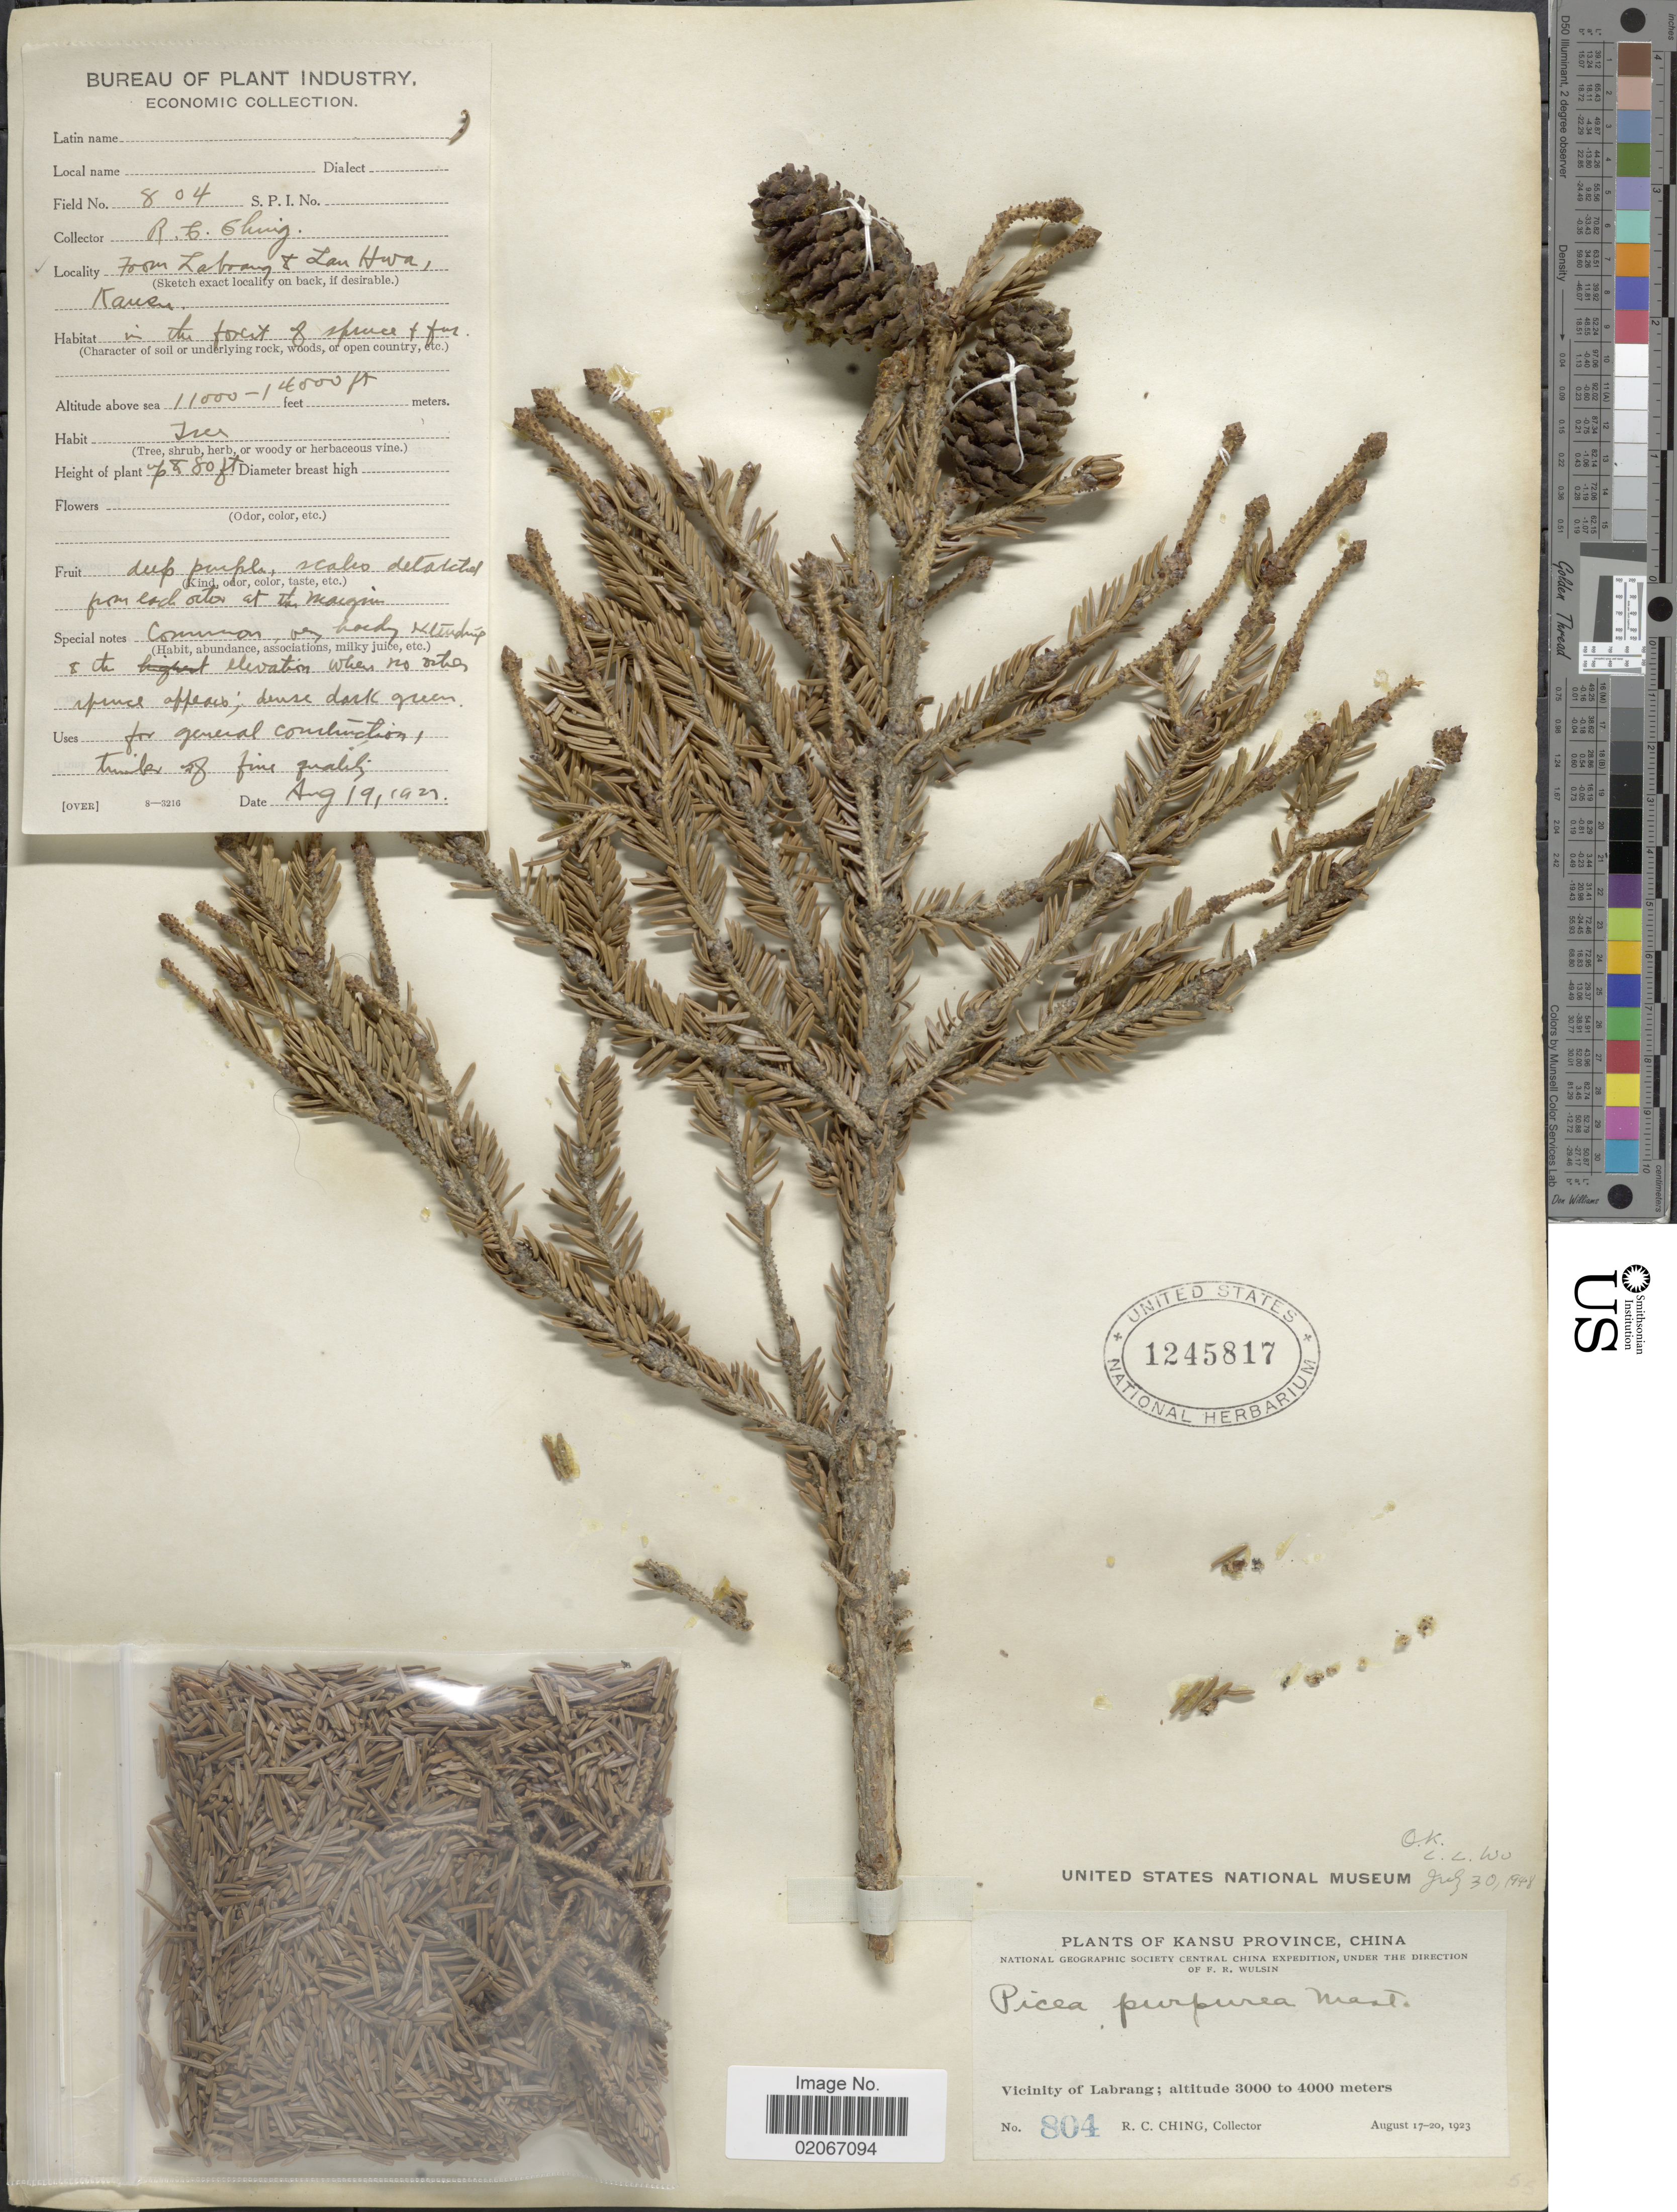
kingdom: Plantae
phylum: Tracheophyta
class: Pinopsida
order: Pinales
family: Pinaceae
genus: Picea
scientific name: Picea purpurea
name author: Mast.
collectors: R. C. Ching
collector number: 804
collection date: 1921-08-19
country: China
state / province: Gansu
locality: Kansu province. Vicinity of Labrang. Labrang & Lan Hwa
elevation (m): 3353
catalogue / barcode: US 1245817